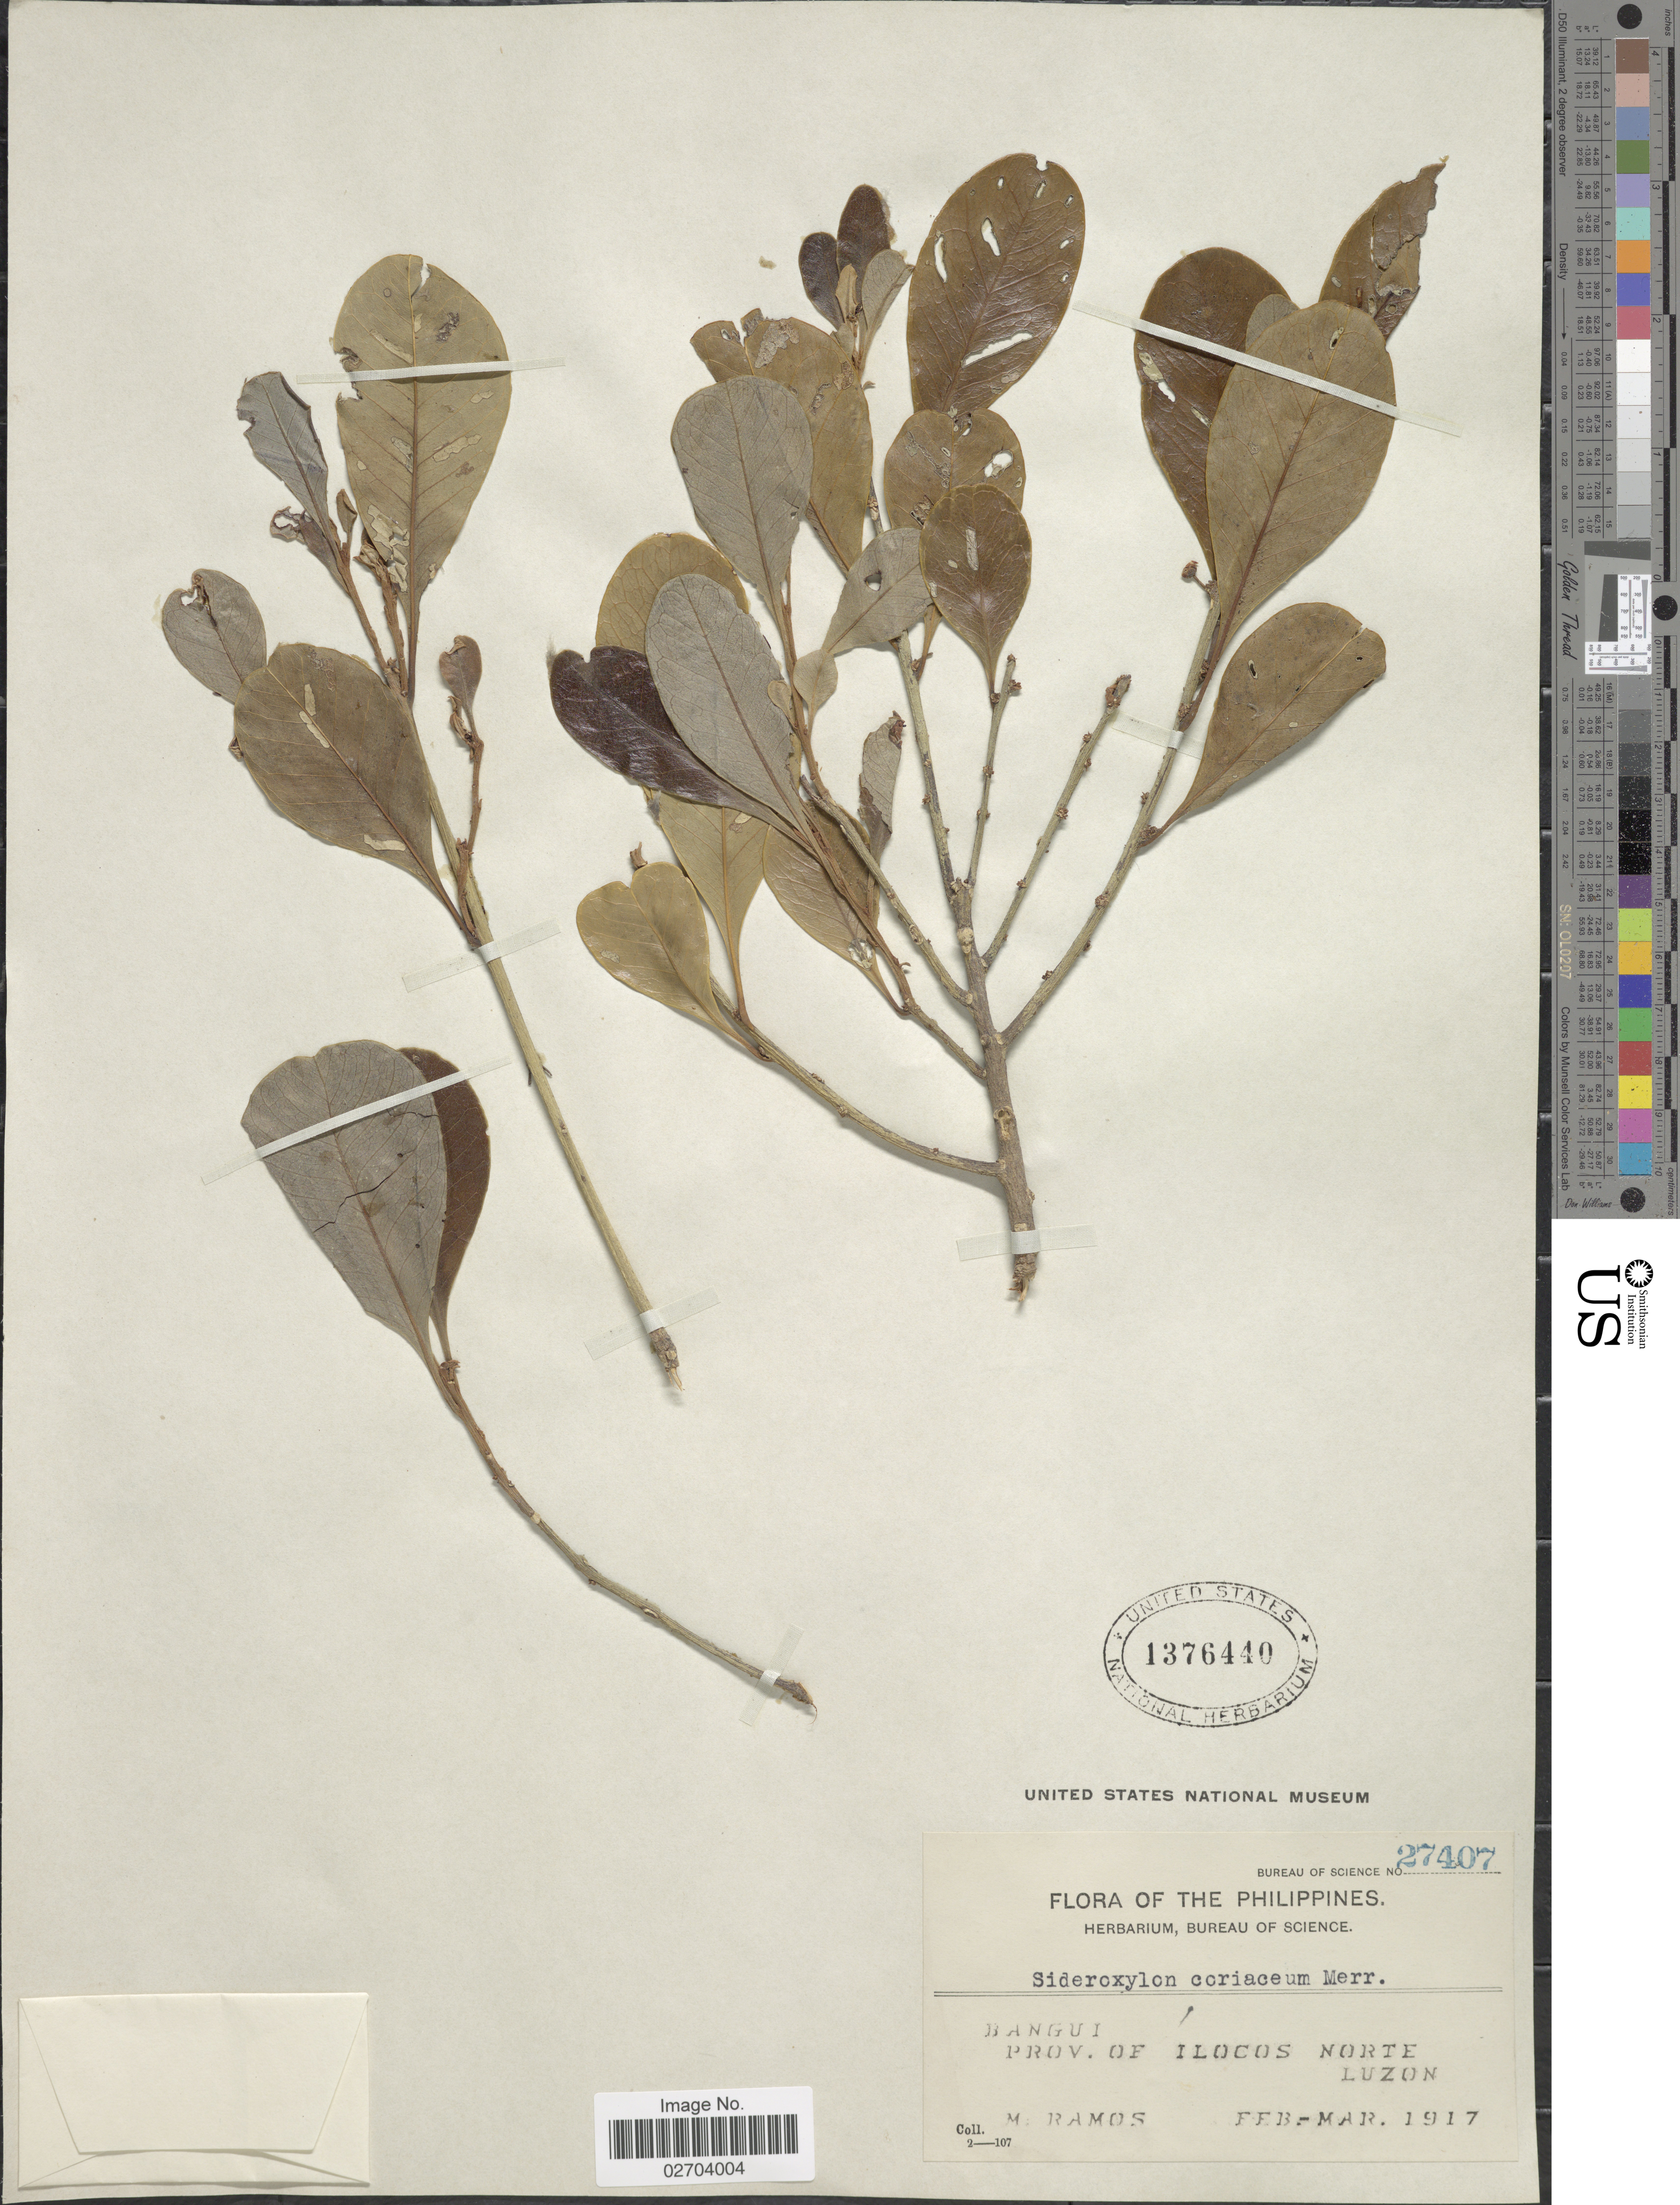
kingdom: Plantae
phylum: Tracheophyta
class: Magnoliopsida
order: Ericales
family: Sapotaceae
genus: Sideroxylon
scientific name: Sideroxylon coriaceum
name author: Merr.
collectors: M. Ramos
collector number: Bureau of Science 27407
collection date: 1917-02/1917-03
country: Philippines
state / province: Ilocos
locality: Bangui, Prov. of Ilocos Norte Luzon.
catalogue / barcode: US 1376440